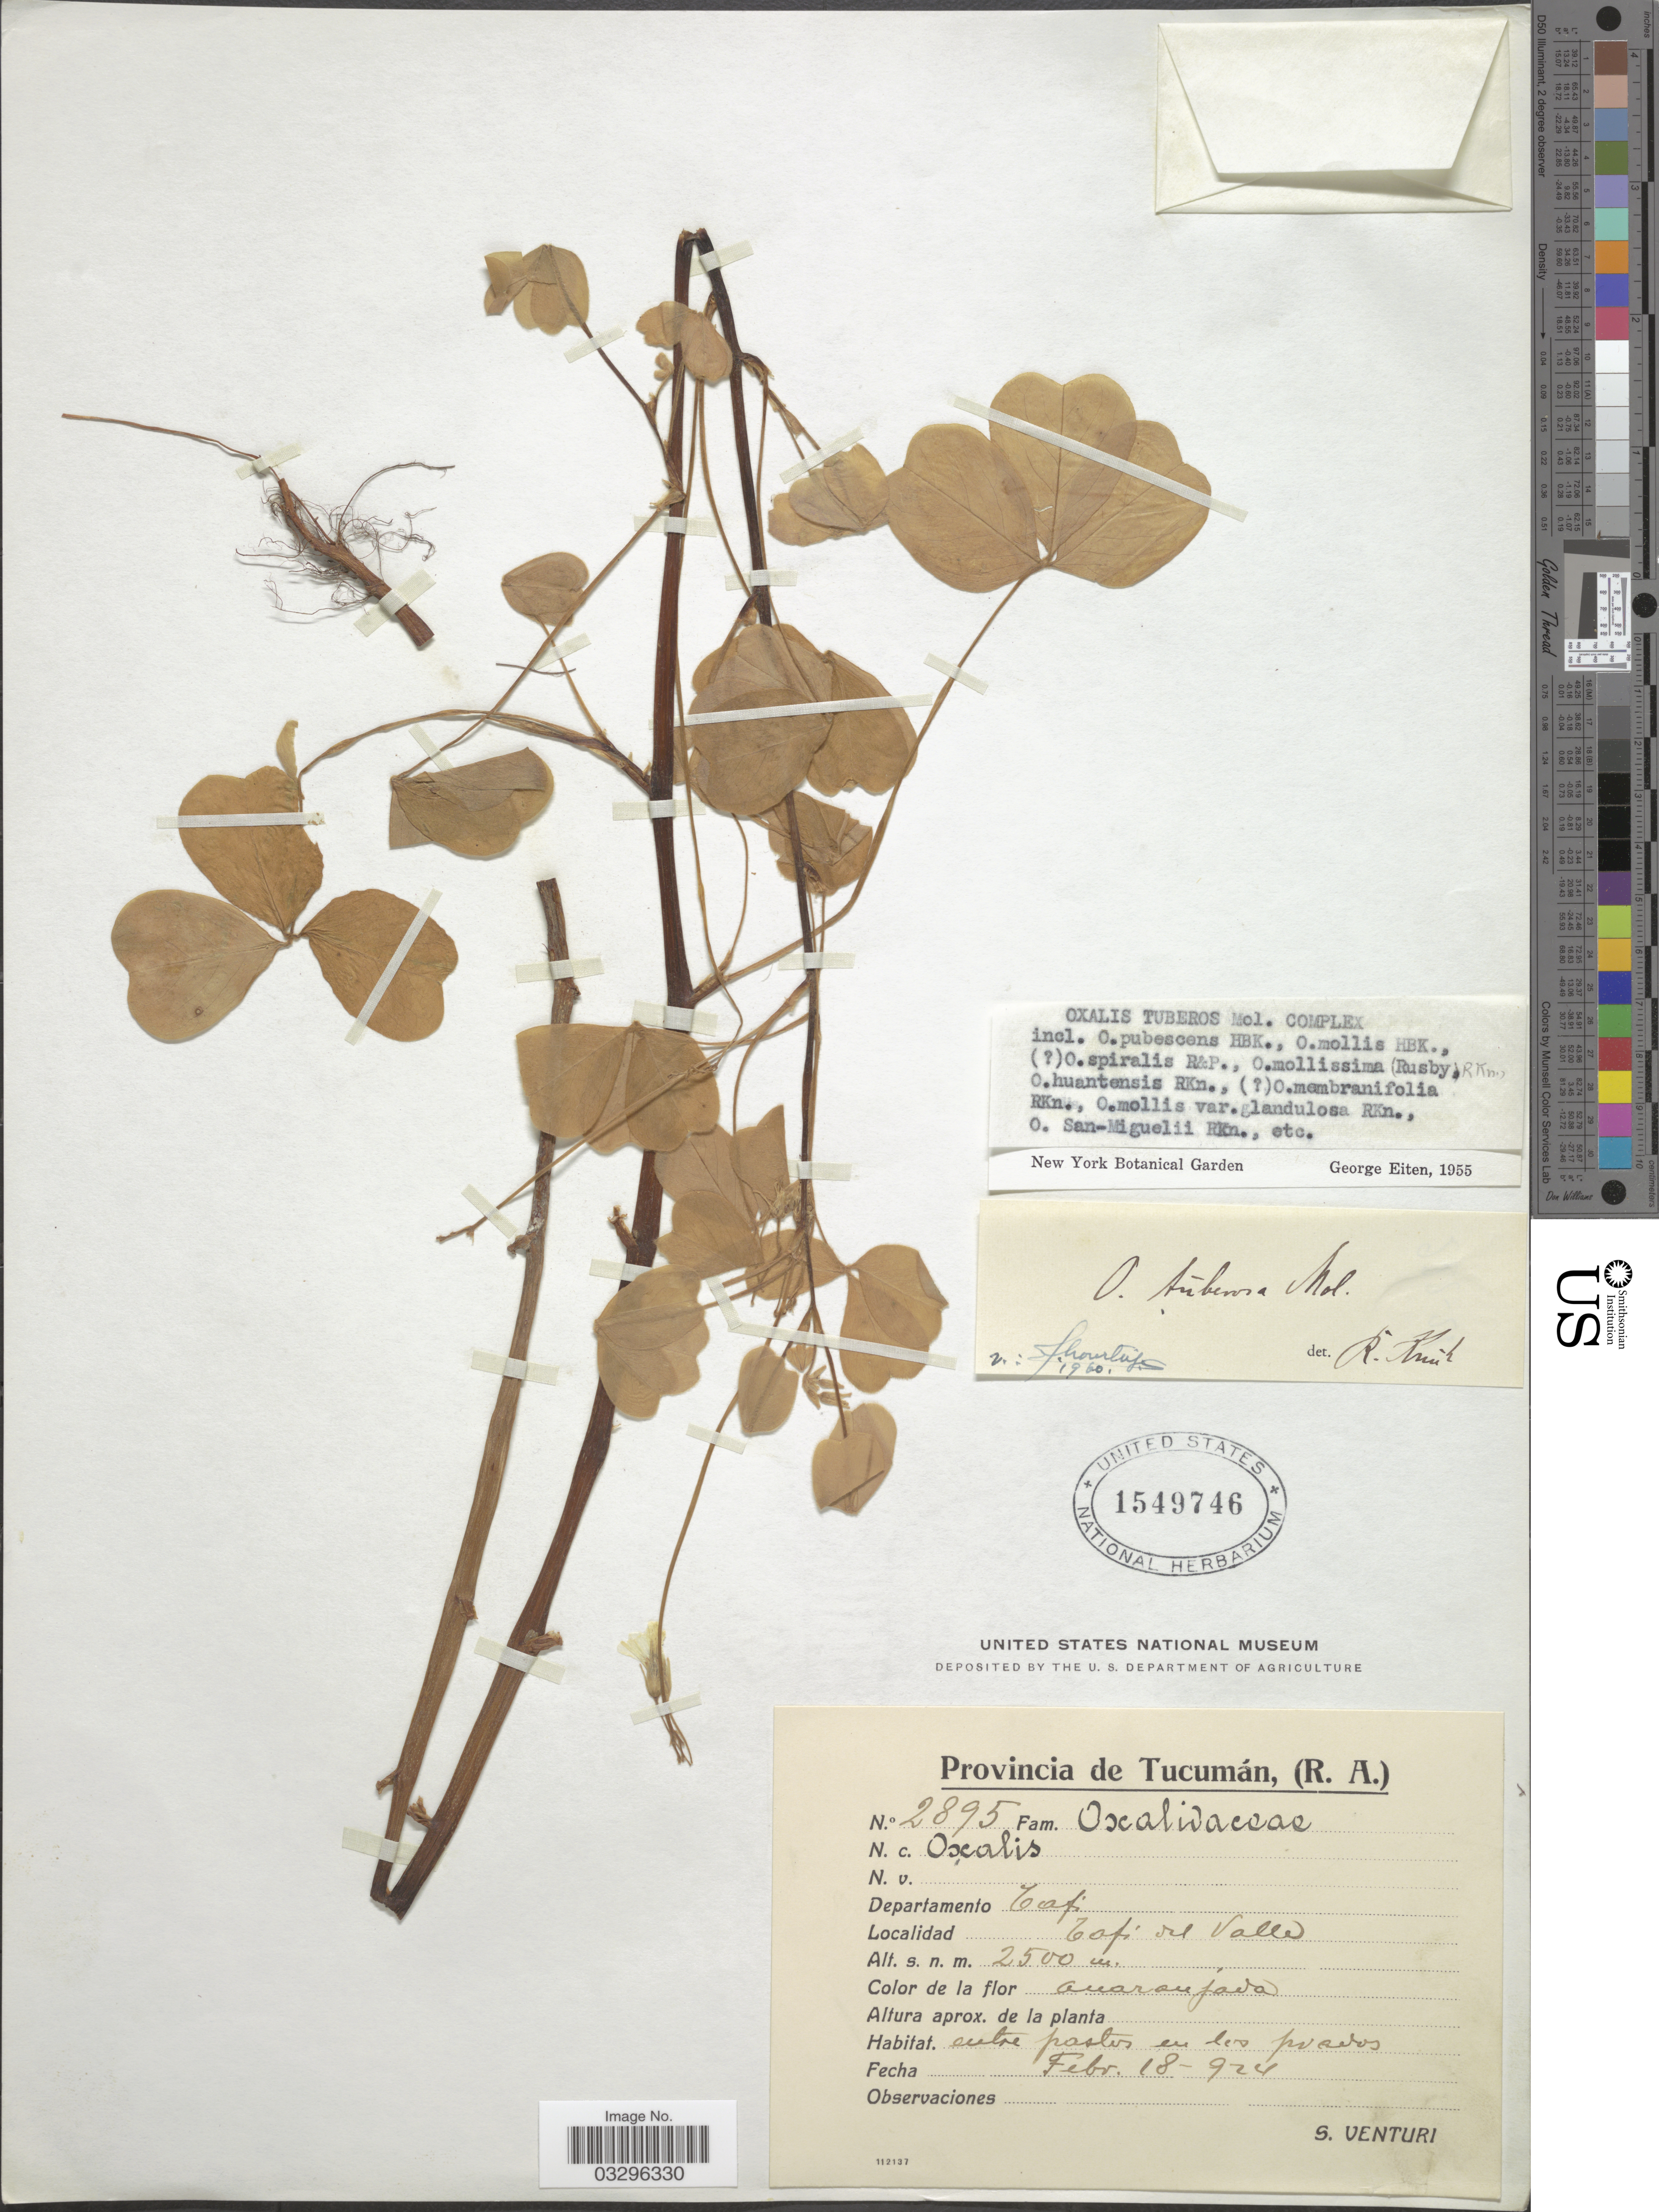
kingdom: Plantae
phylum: Tracheophyta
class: Magnoliopsida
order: Oxalidales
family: Oxalidaceae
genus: Oxalis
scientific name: Oxalis tuberosa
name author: Molina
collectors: S. Venturi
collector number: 2895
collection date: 1924-02-18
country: Argentina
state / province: Tucuman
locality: Departamento Tafi, Tafi del Valle.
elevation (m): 2500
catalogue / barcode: US 1549746